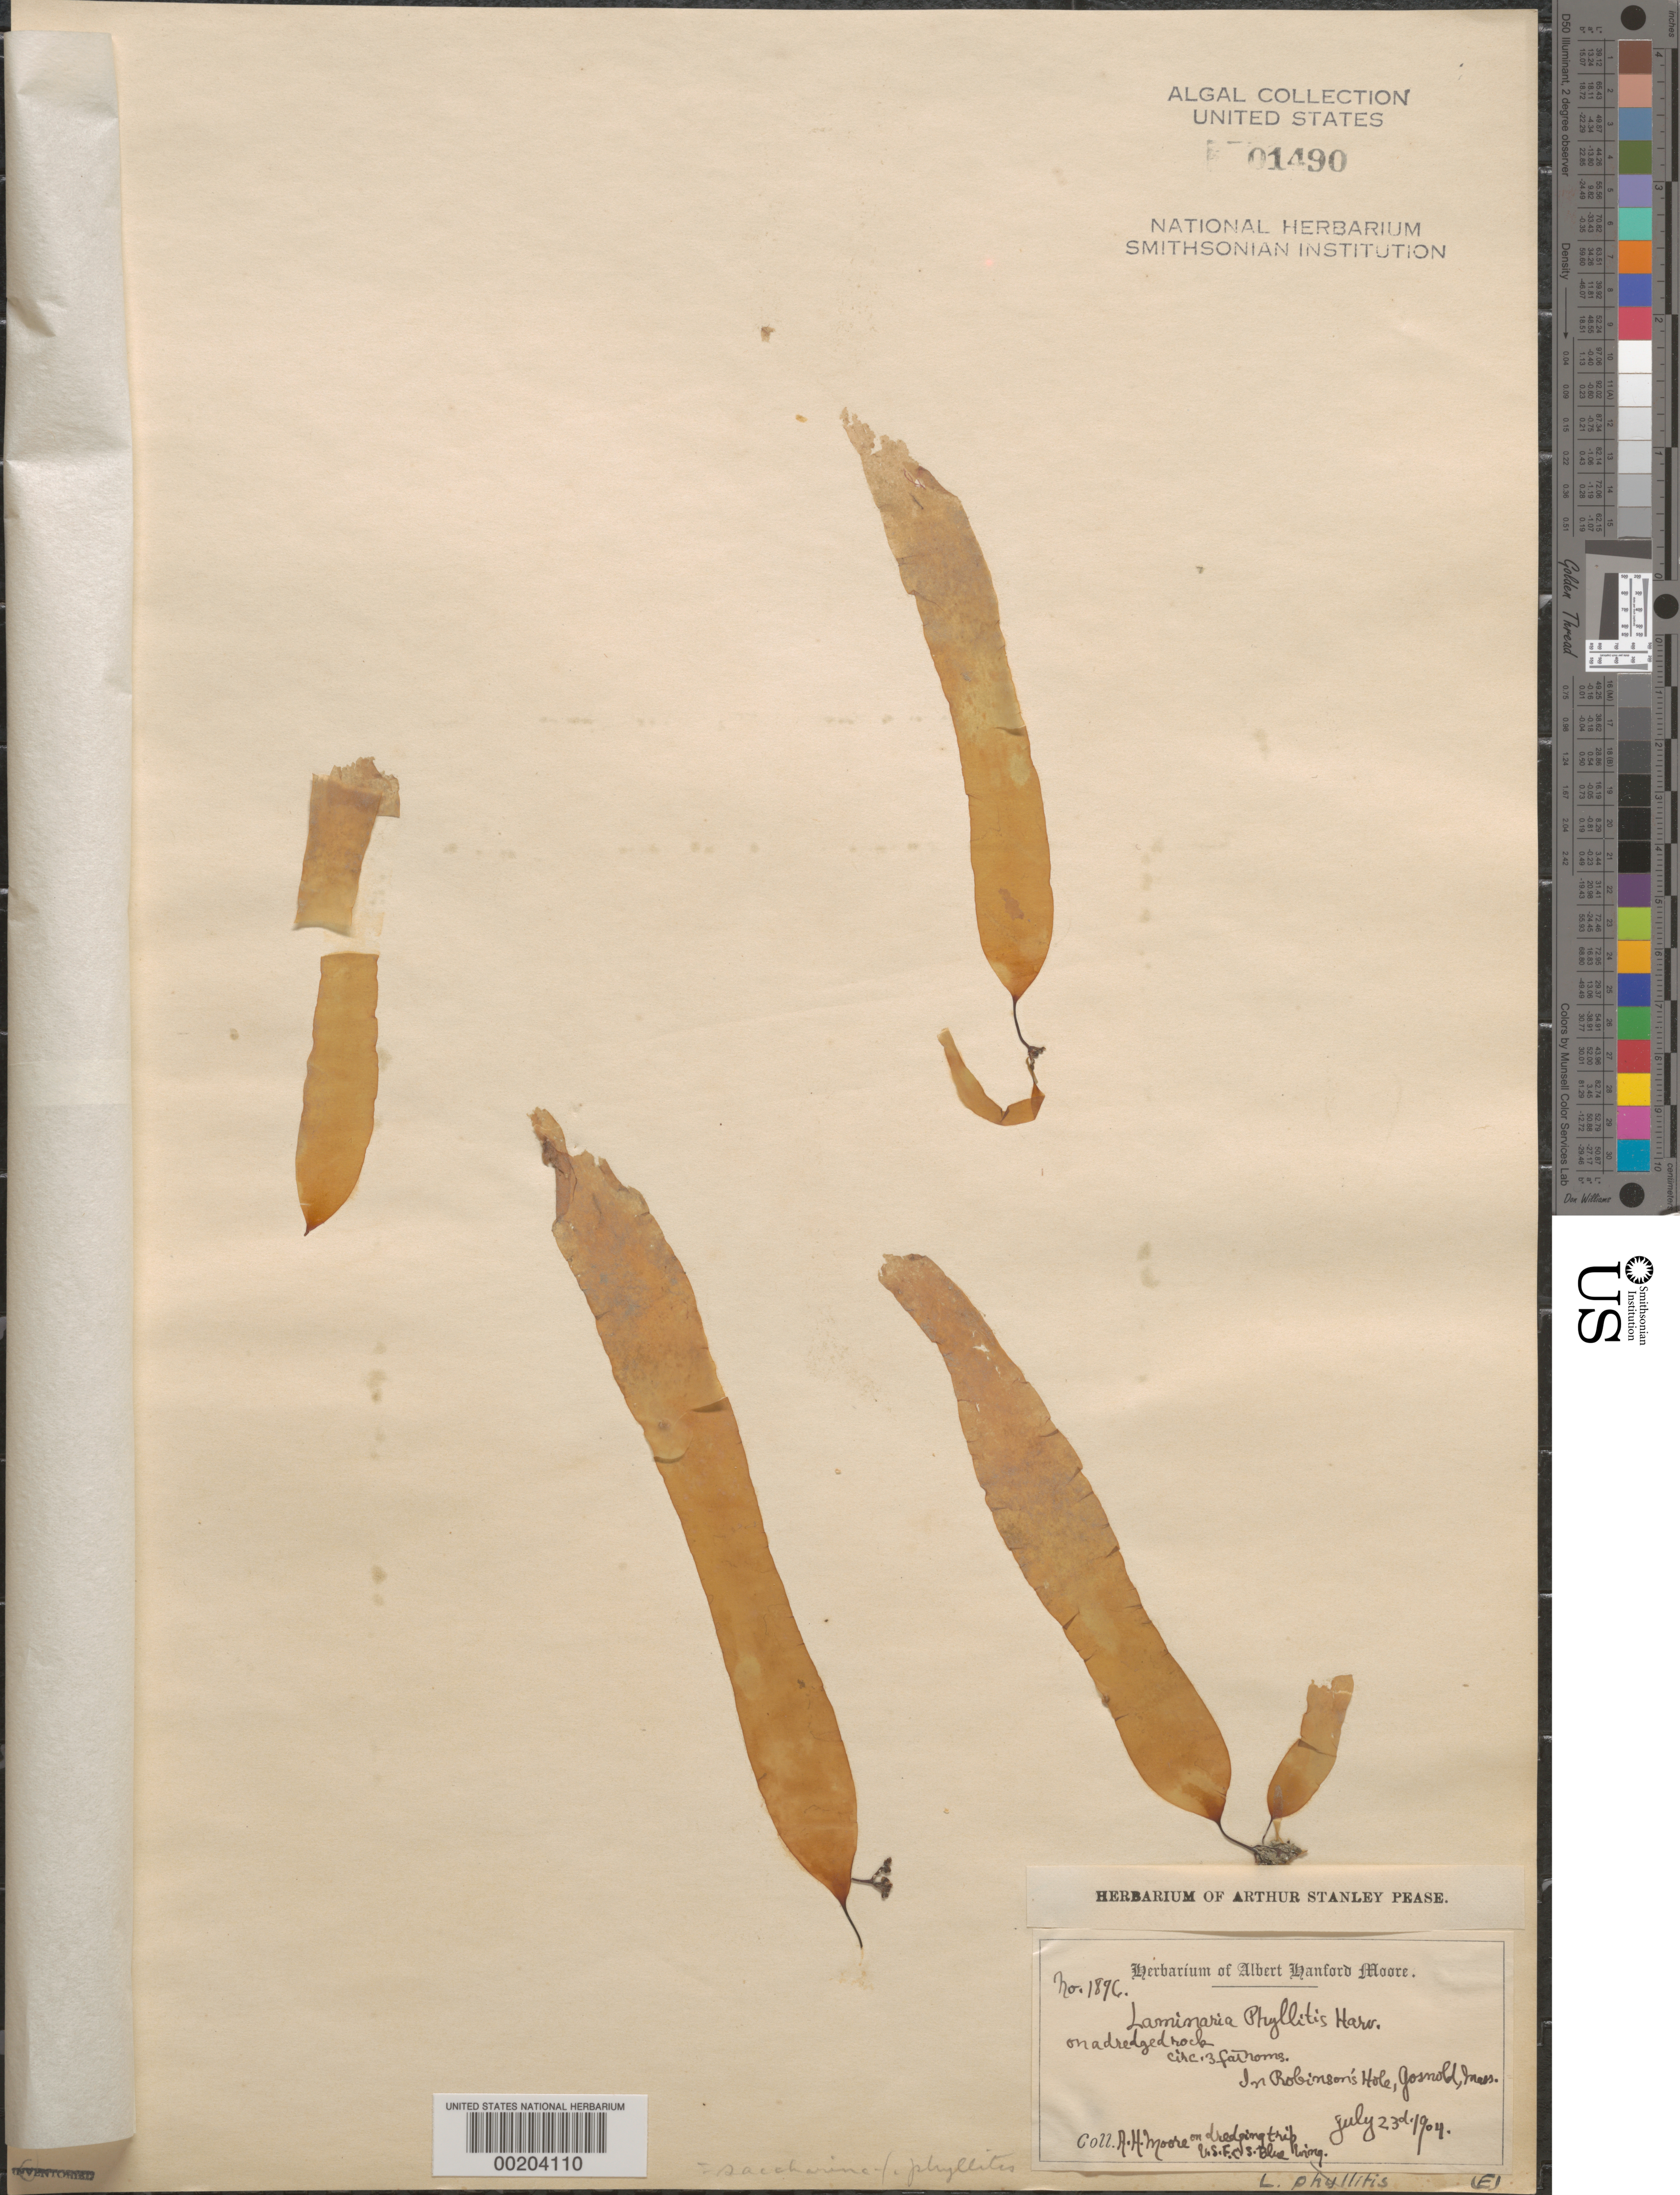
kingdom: Chromista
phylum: Ochrophyta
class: Phaeophyceae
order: Laminariales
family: Laminariaceae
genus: Saccharina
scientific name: Saccharina latissima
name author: C.E. Lane et al.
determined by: Algae name updating Project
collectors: A. H. Moore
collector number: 1876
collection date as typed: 23 Jul 1904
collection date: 1904-07-23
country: United States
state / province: Massachusetts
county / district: Dukes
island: Elizabeth Islands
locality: Robinsons Hole, Gosnold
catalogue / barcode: US 1490